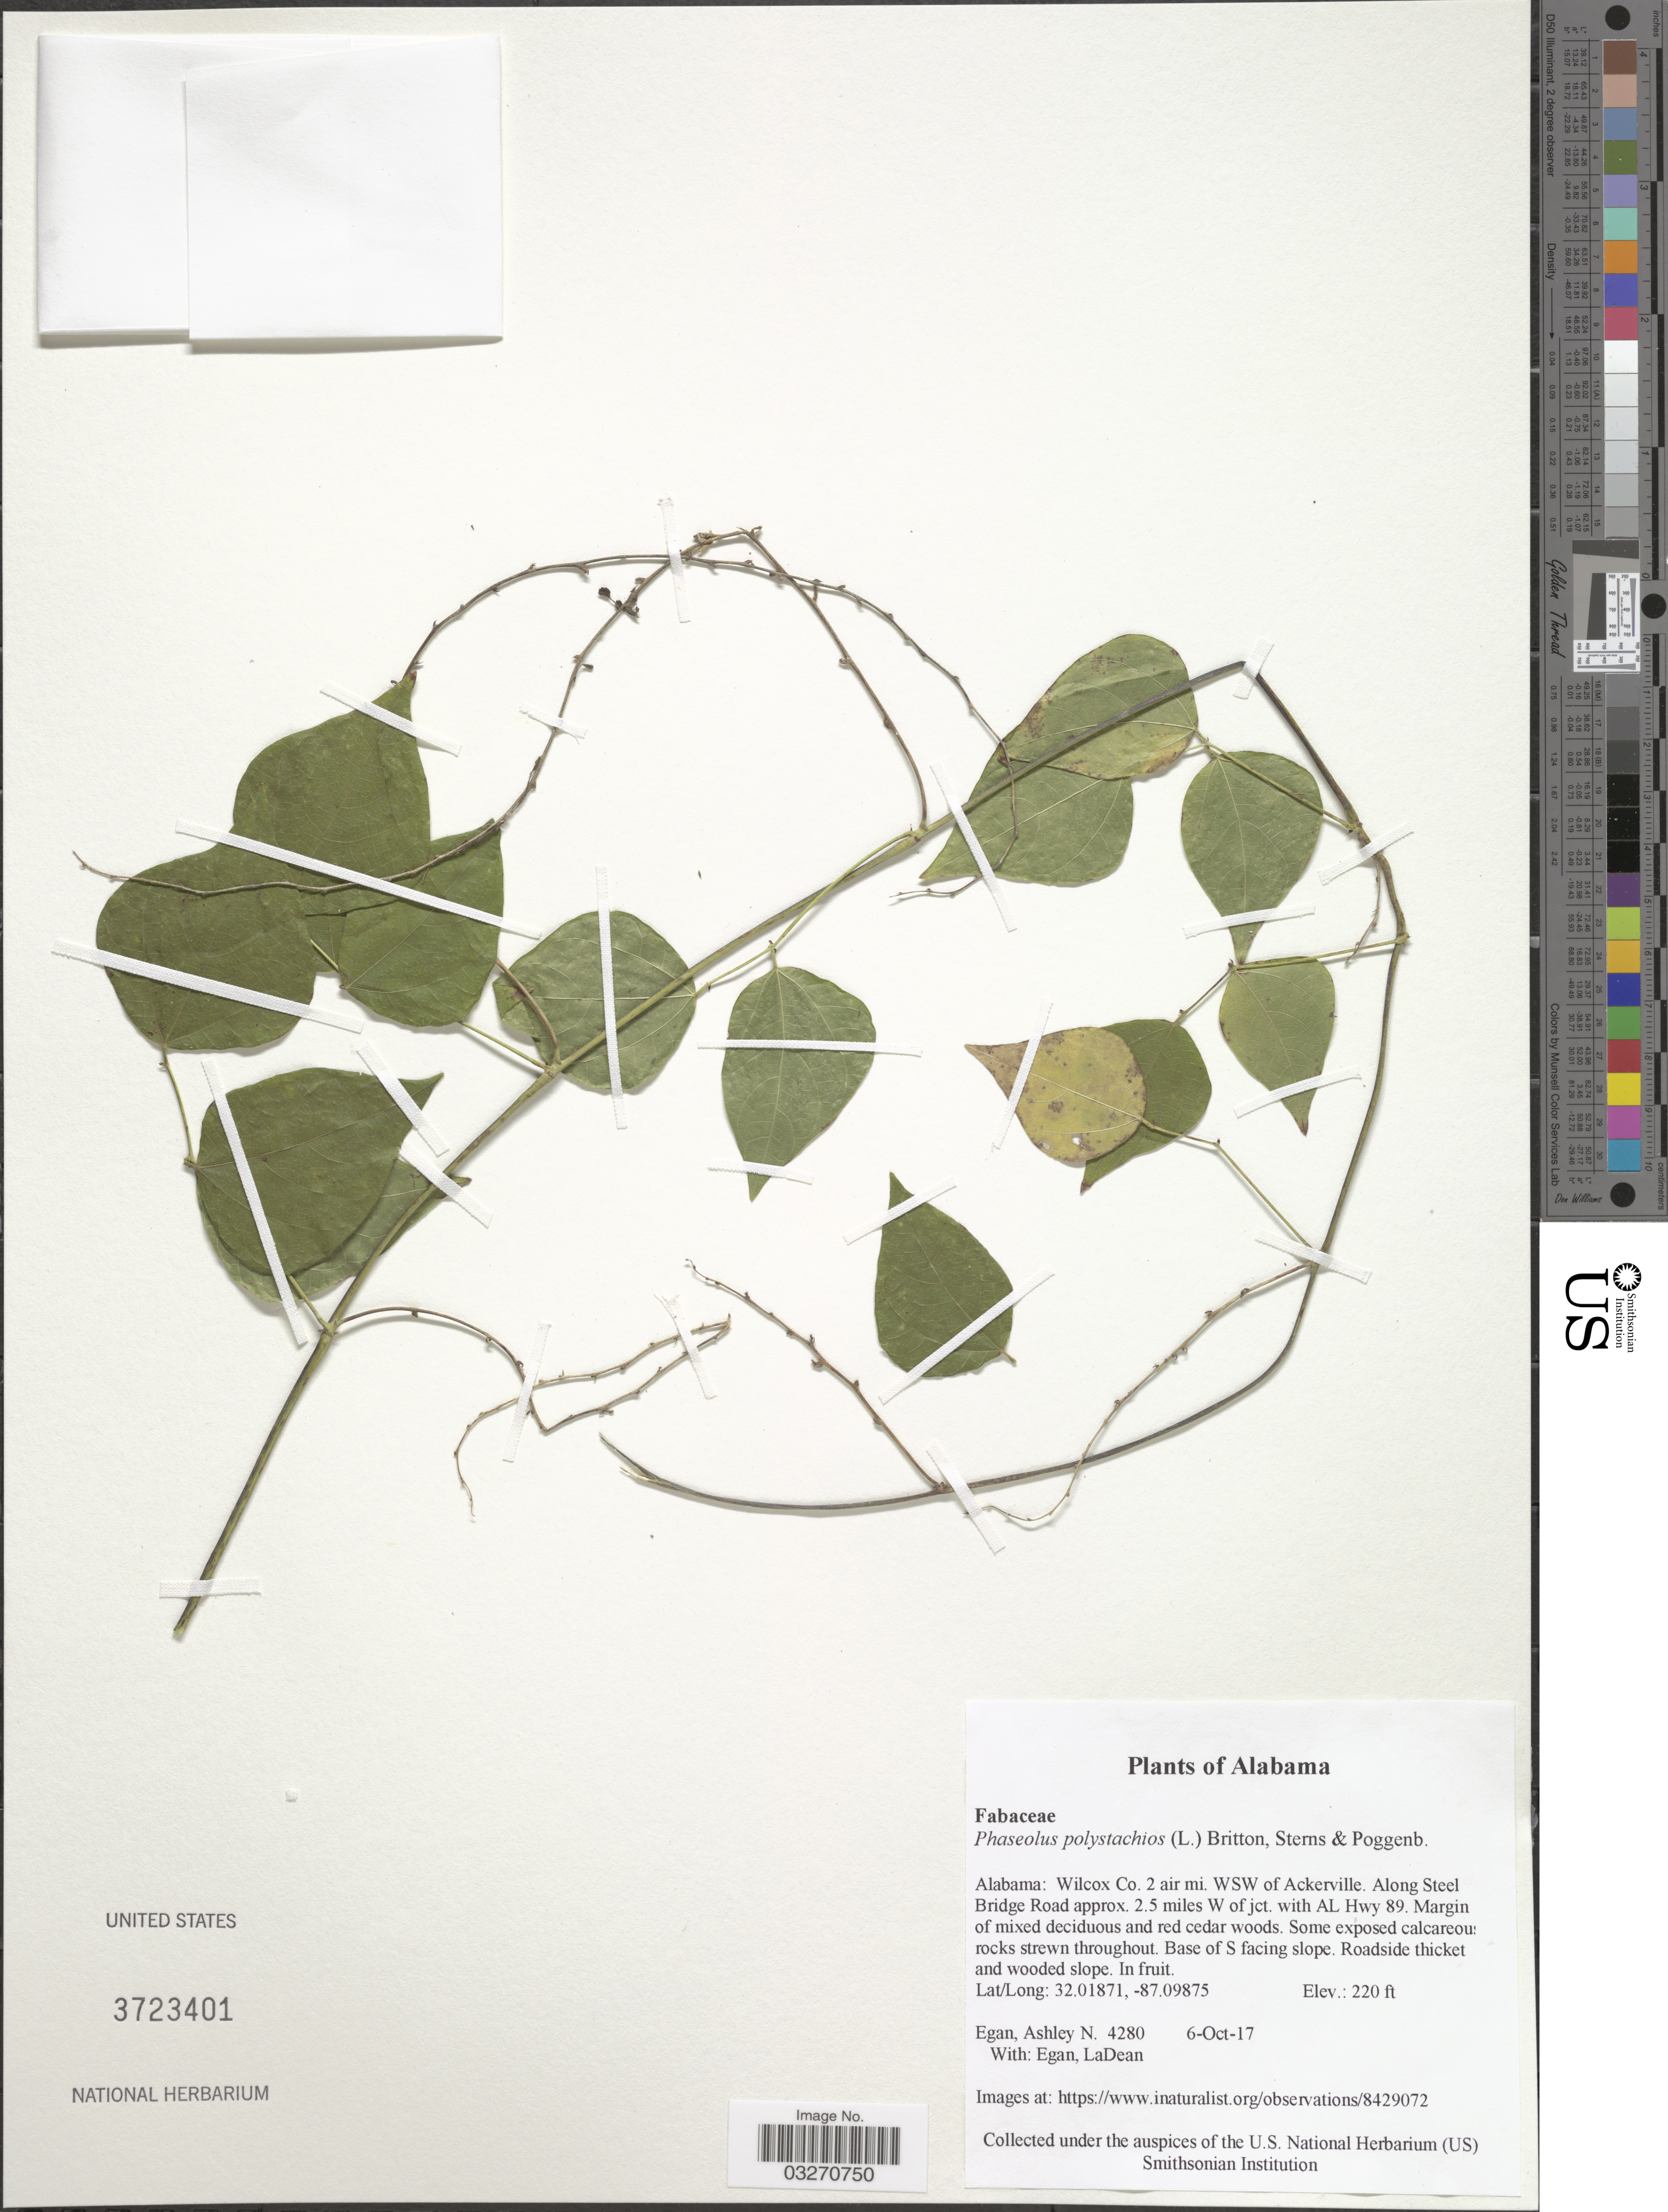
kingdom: Plantae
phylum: Tracheophyta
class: Magnoliopsida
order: Fabales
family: Fabaceae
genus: Phaseolus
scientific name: Phaseolus polystachios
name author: (L.) Britton, Stearns & Poggenb.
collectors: A. N. Egan & L. Egan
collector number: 4280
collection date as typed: Transcribed d/m/y: 6/10/17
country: United States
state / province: Alabama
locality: Wilcox Co. 2 air mi. WSW of Ackerville. Along Steel Bridge Road approx. 2.5 miles W of jct. with AL Hwy 89.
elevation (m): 67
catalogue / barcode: US 3723401